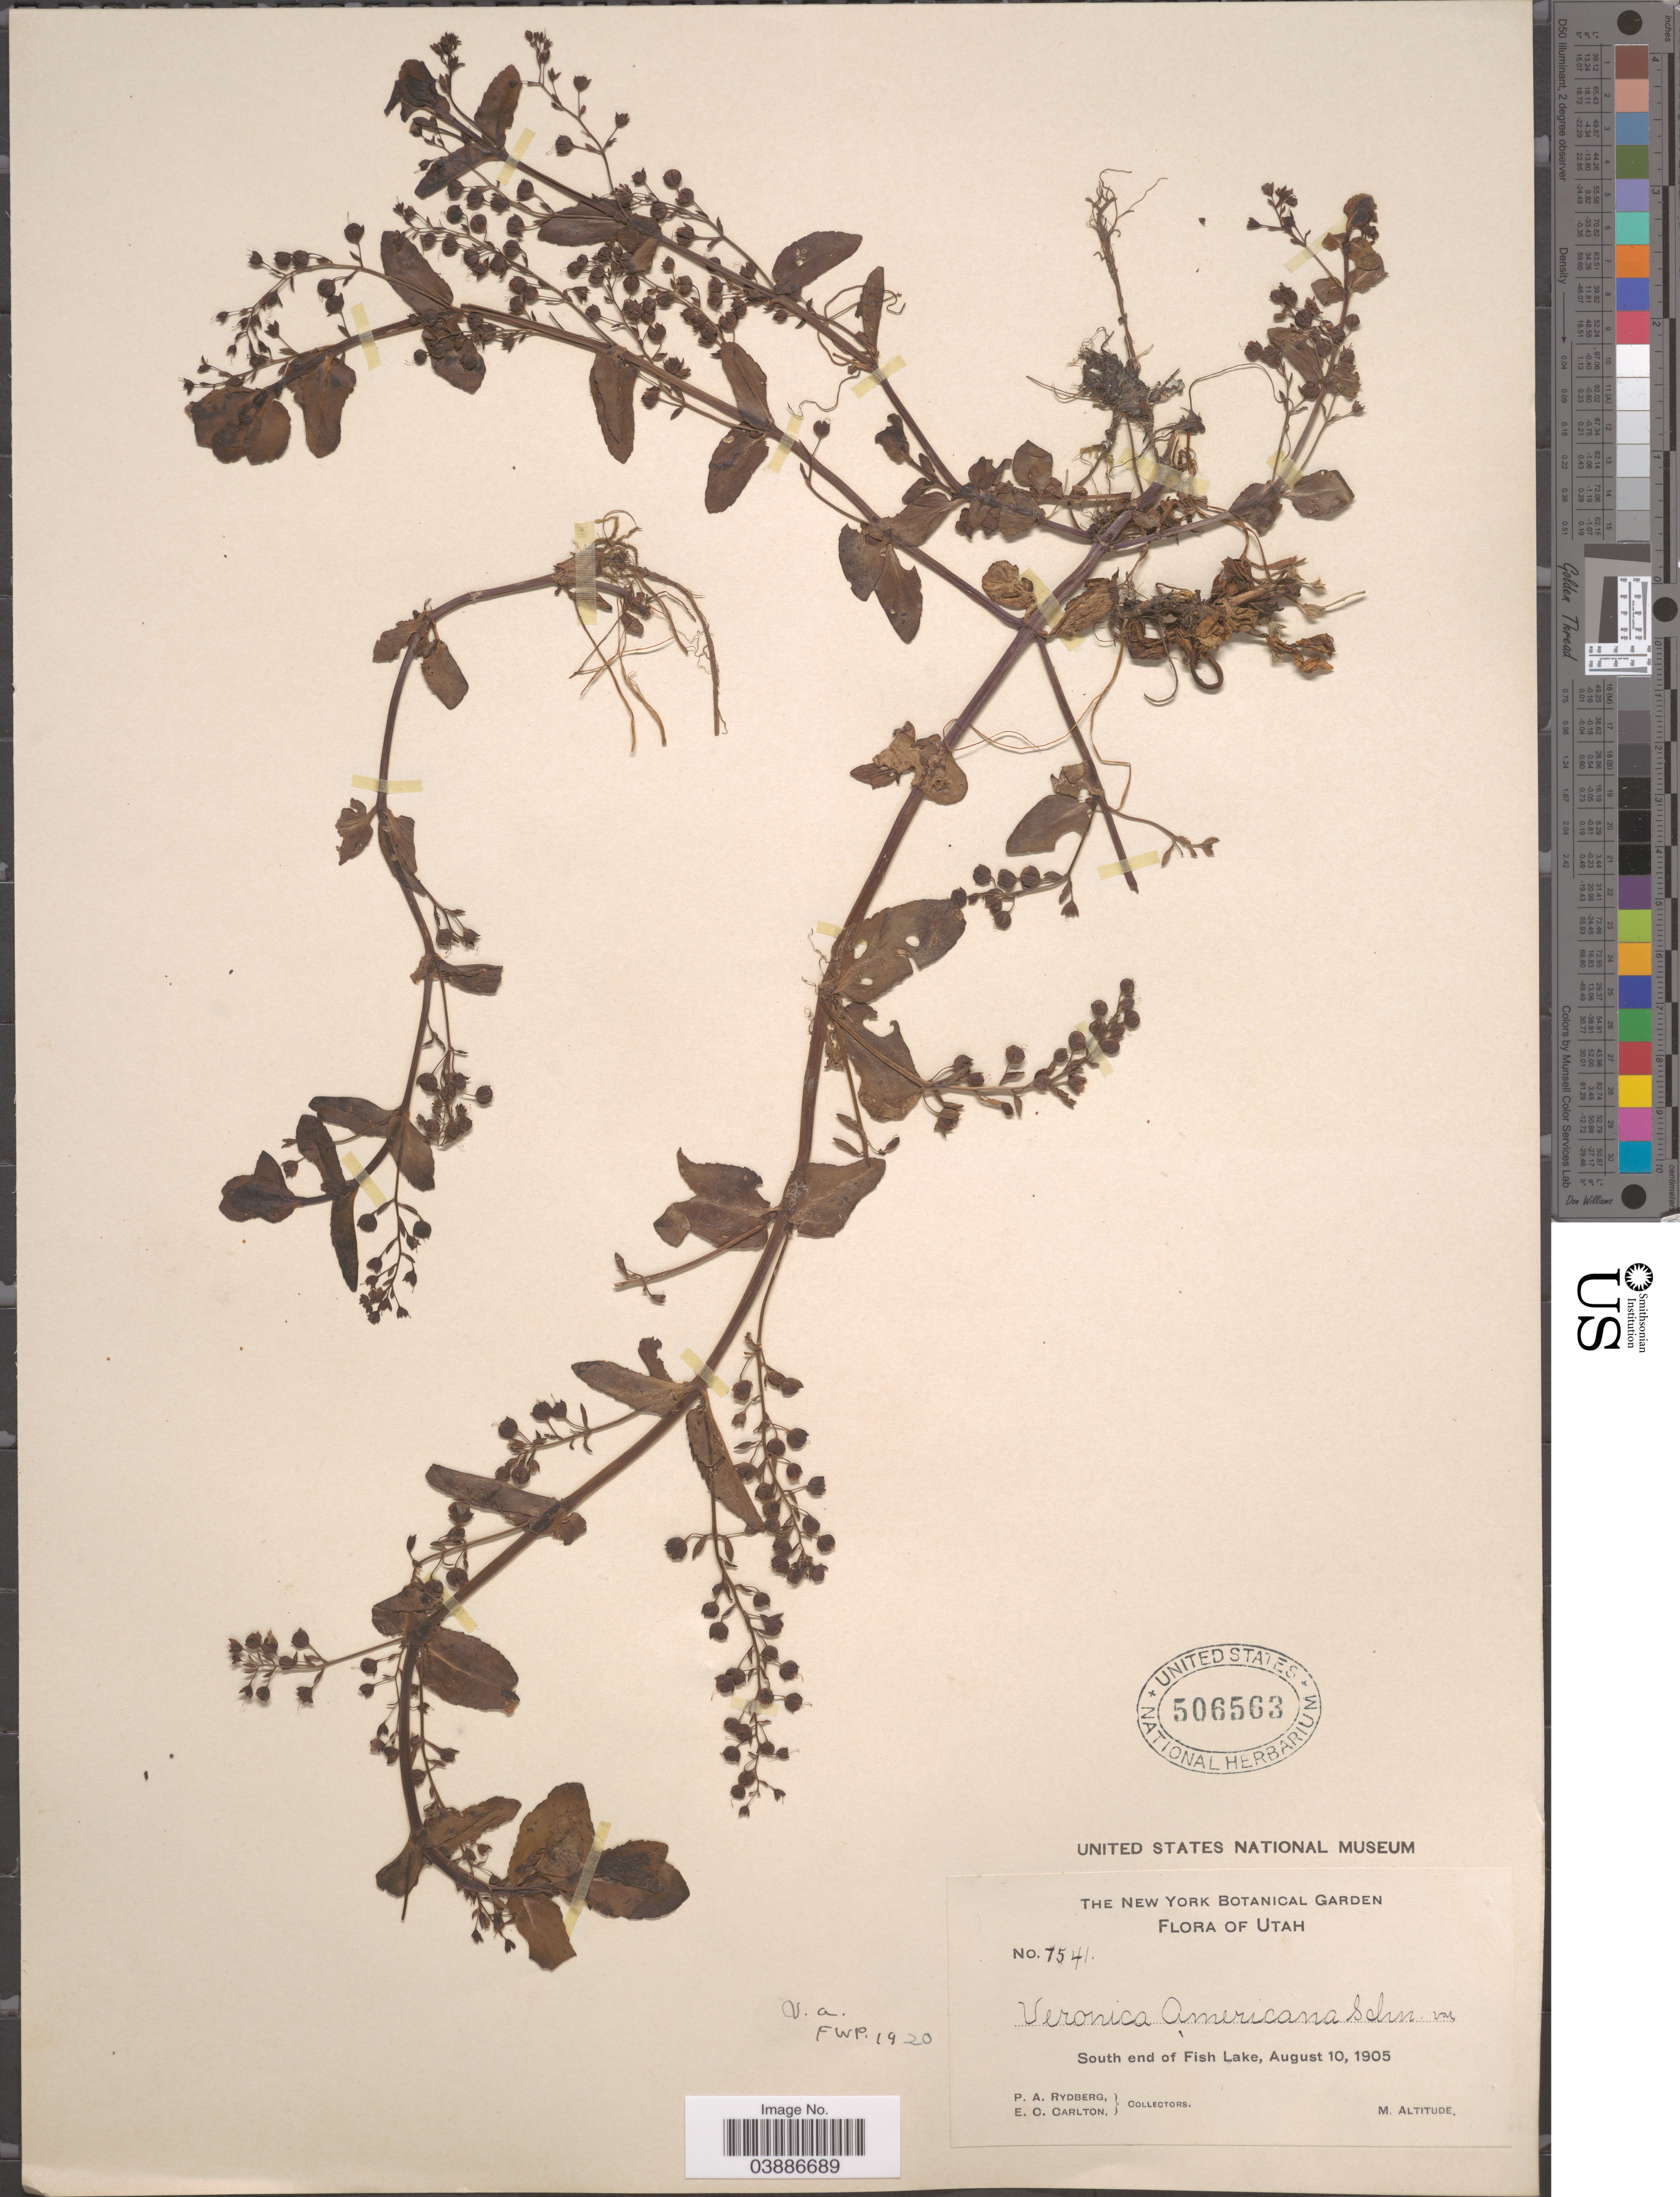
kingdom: Plantae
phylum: Tracheophyta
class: Magnoliopsida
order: Lamiales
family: Plantaginaceae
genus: Veronica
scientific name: Veronica americana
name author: Schwein. ex Benth.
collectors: P. A. Rydberg & E. Carlton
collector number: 7541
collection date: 1905-08-10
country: United States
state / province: Utah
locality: South end of Fish Lake.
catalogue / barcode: US 506563